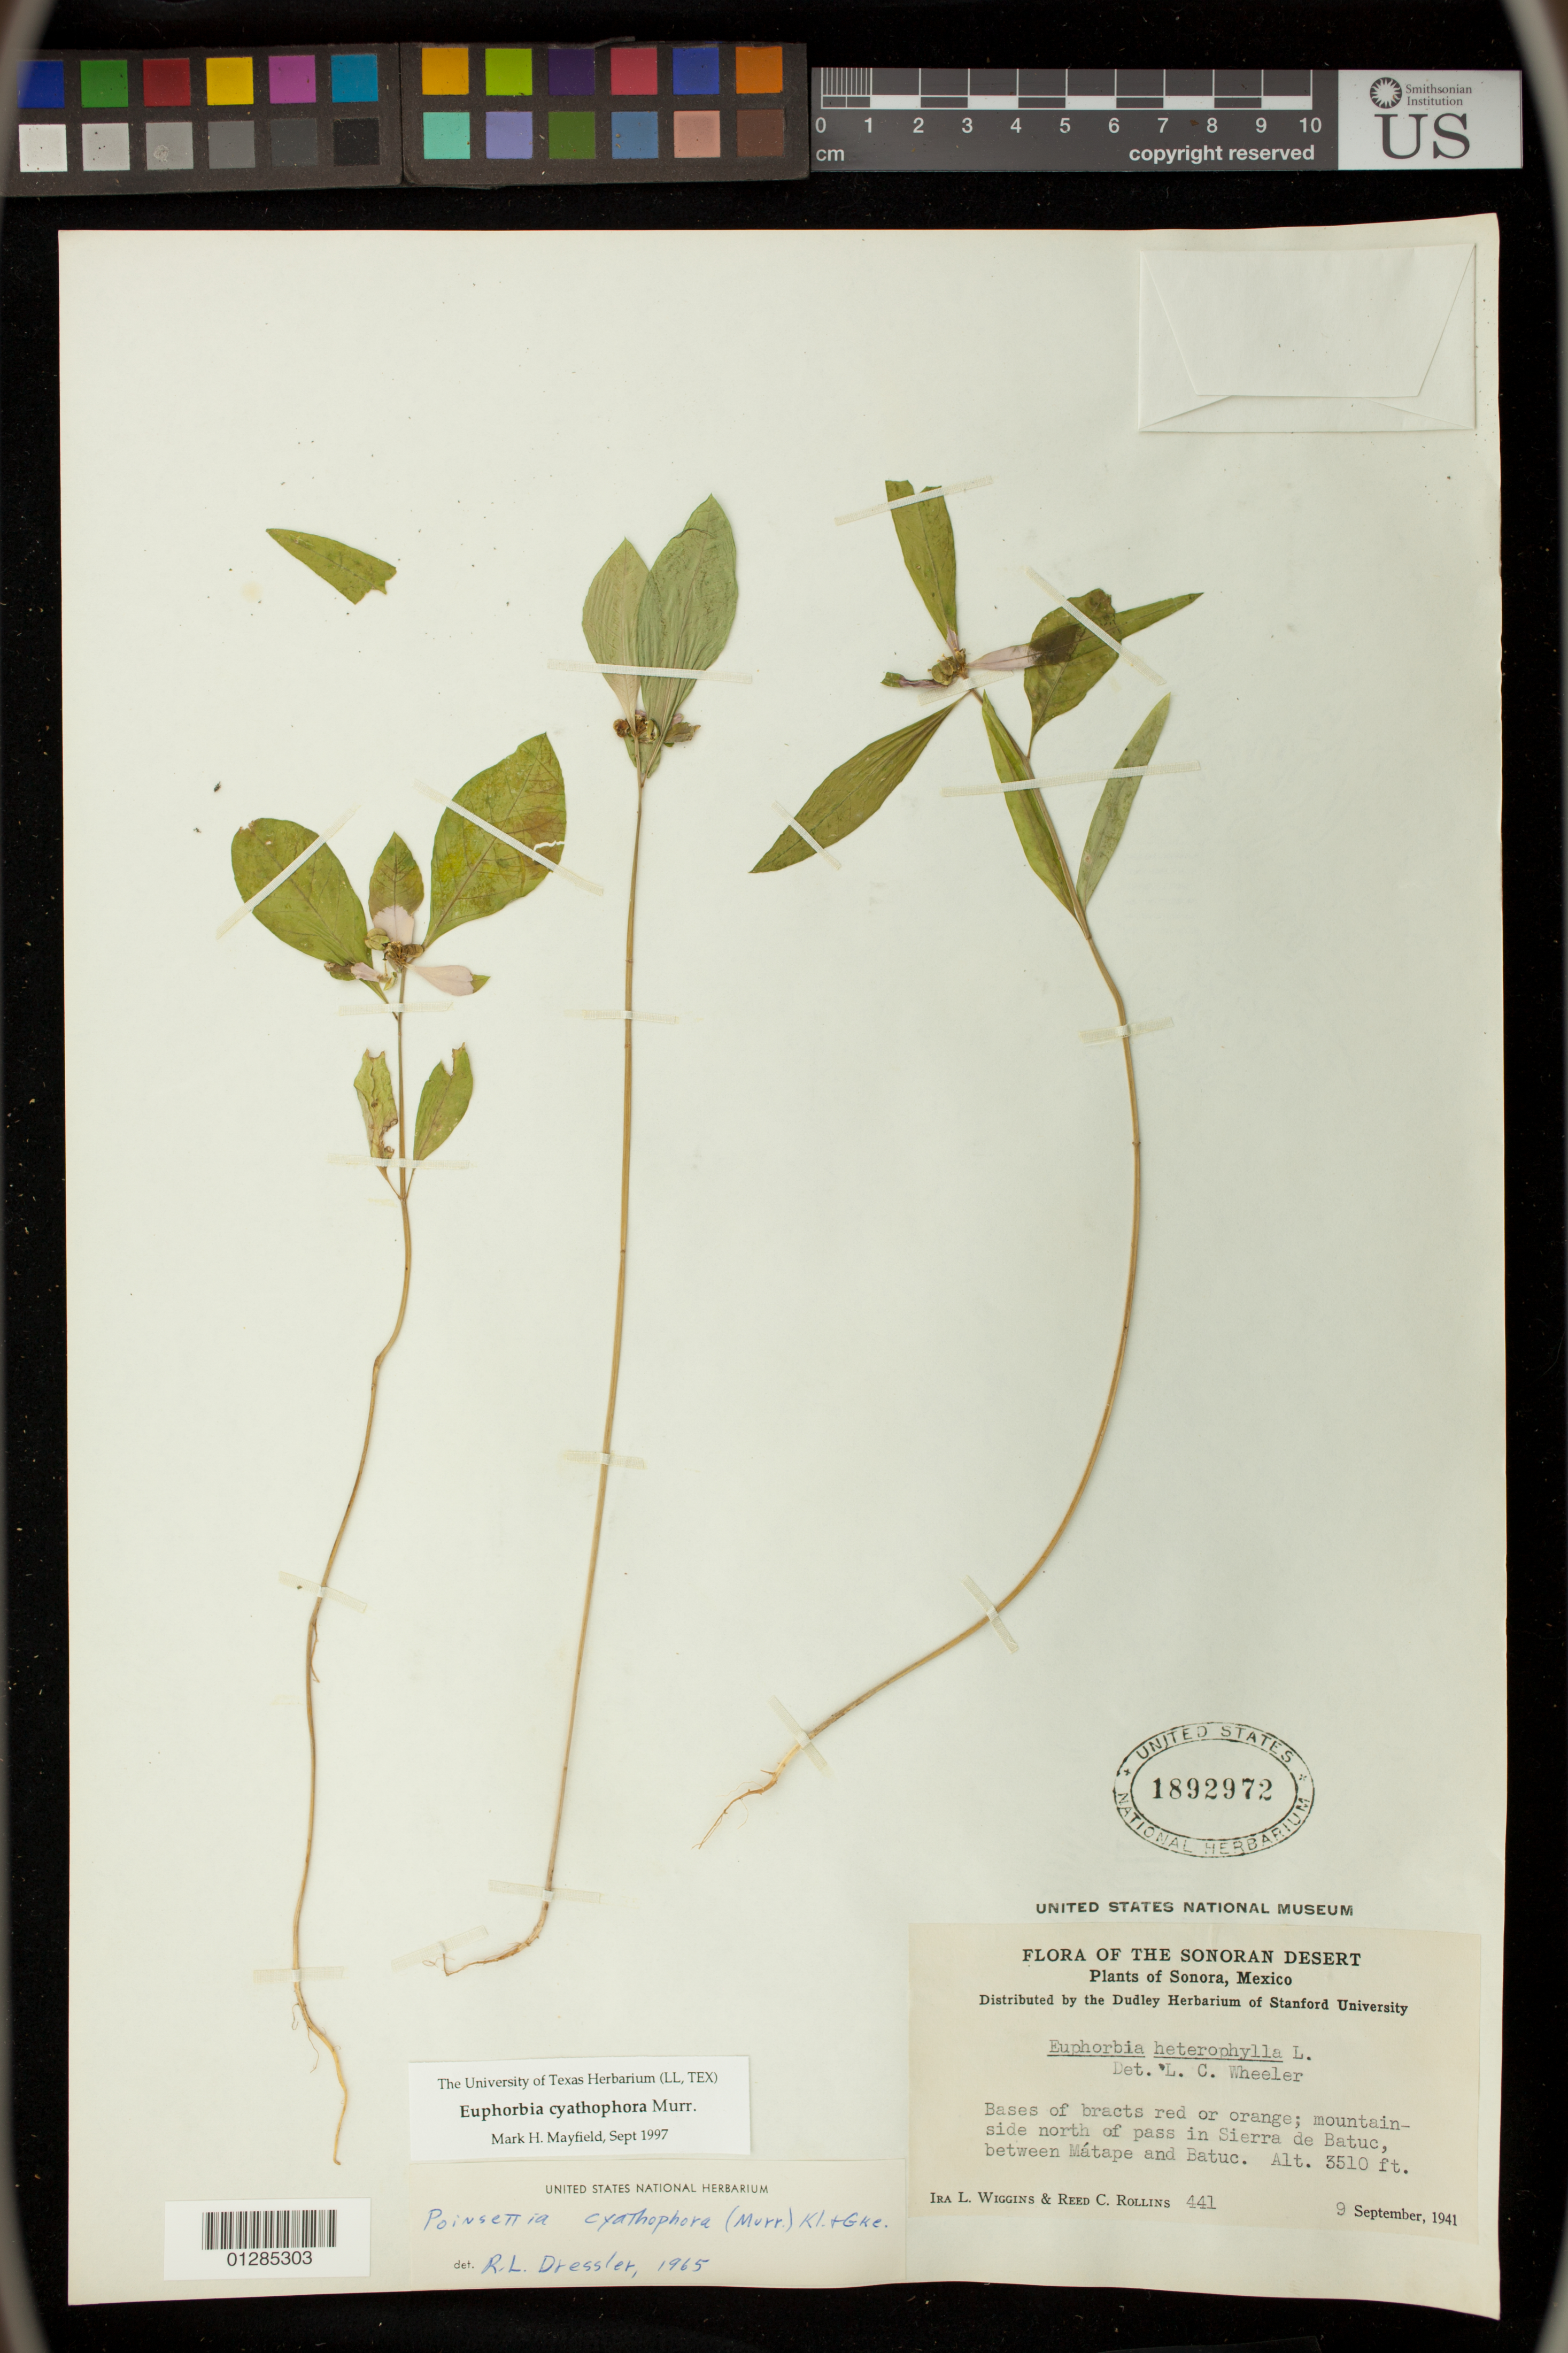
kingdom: Plantae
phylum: Tracheophyta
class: Magnoliopsida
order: Malpighiales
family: Euphorbiaceae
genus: Euphorbia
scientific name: Euphorbia heterophylla var. cyathophora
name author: (Murr.) Griseb.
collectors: I. L. Wiggins & R. C. Rollins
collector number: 441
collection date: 1941-09-09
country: Mexico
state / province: Sonora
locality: mountainside north of pass in Sierra de Batuc, between Matape and Batuc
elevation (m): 1070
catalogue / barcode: US 1892972